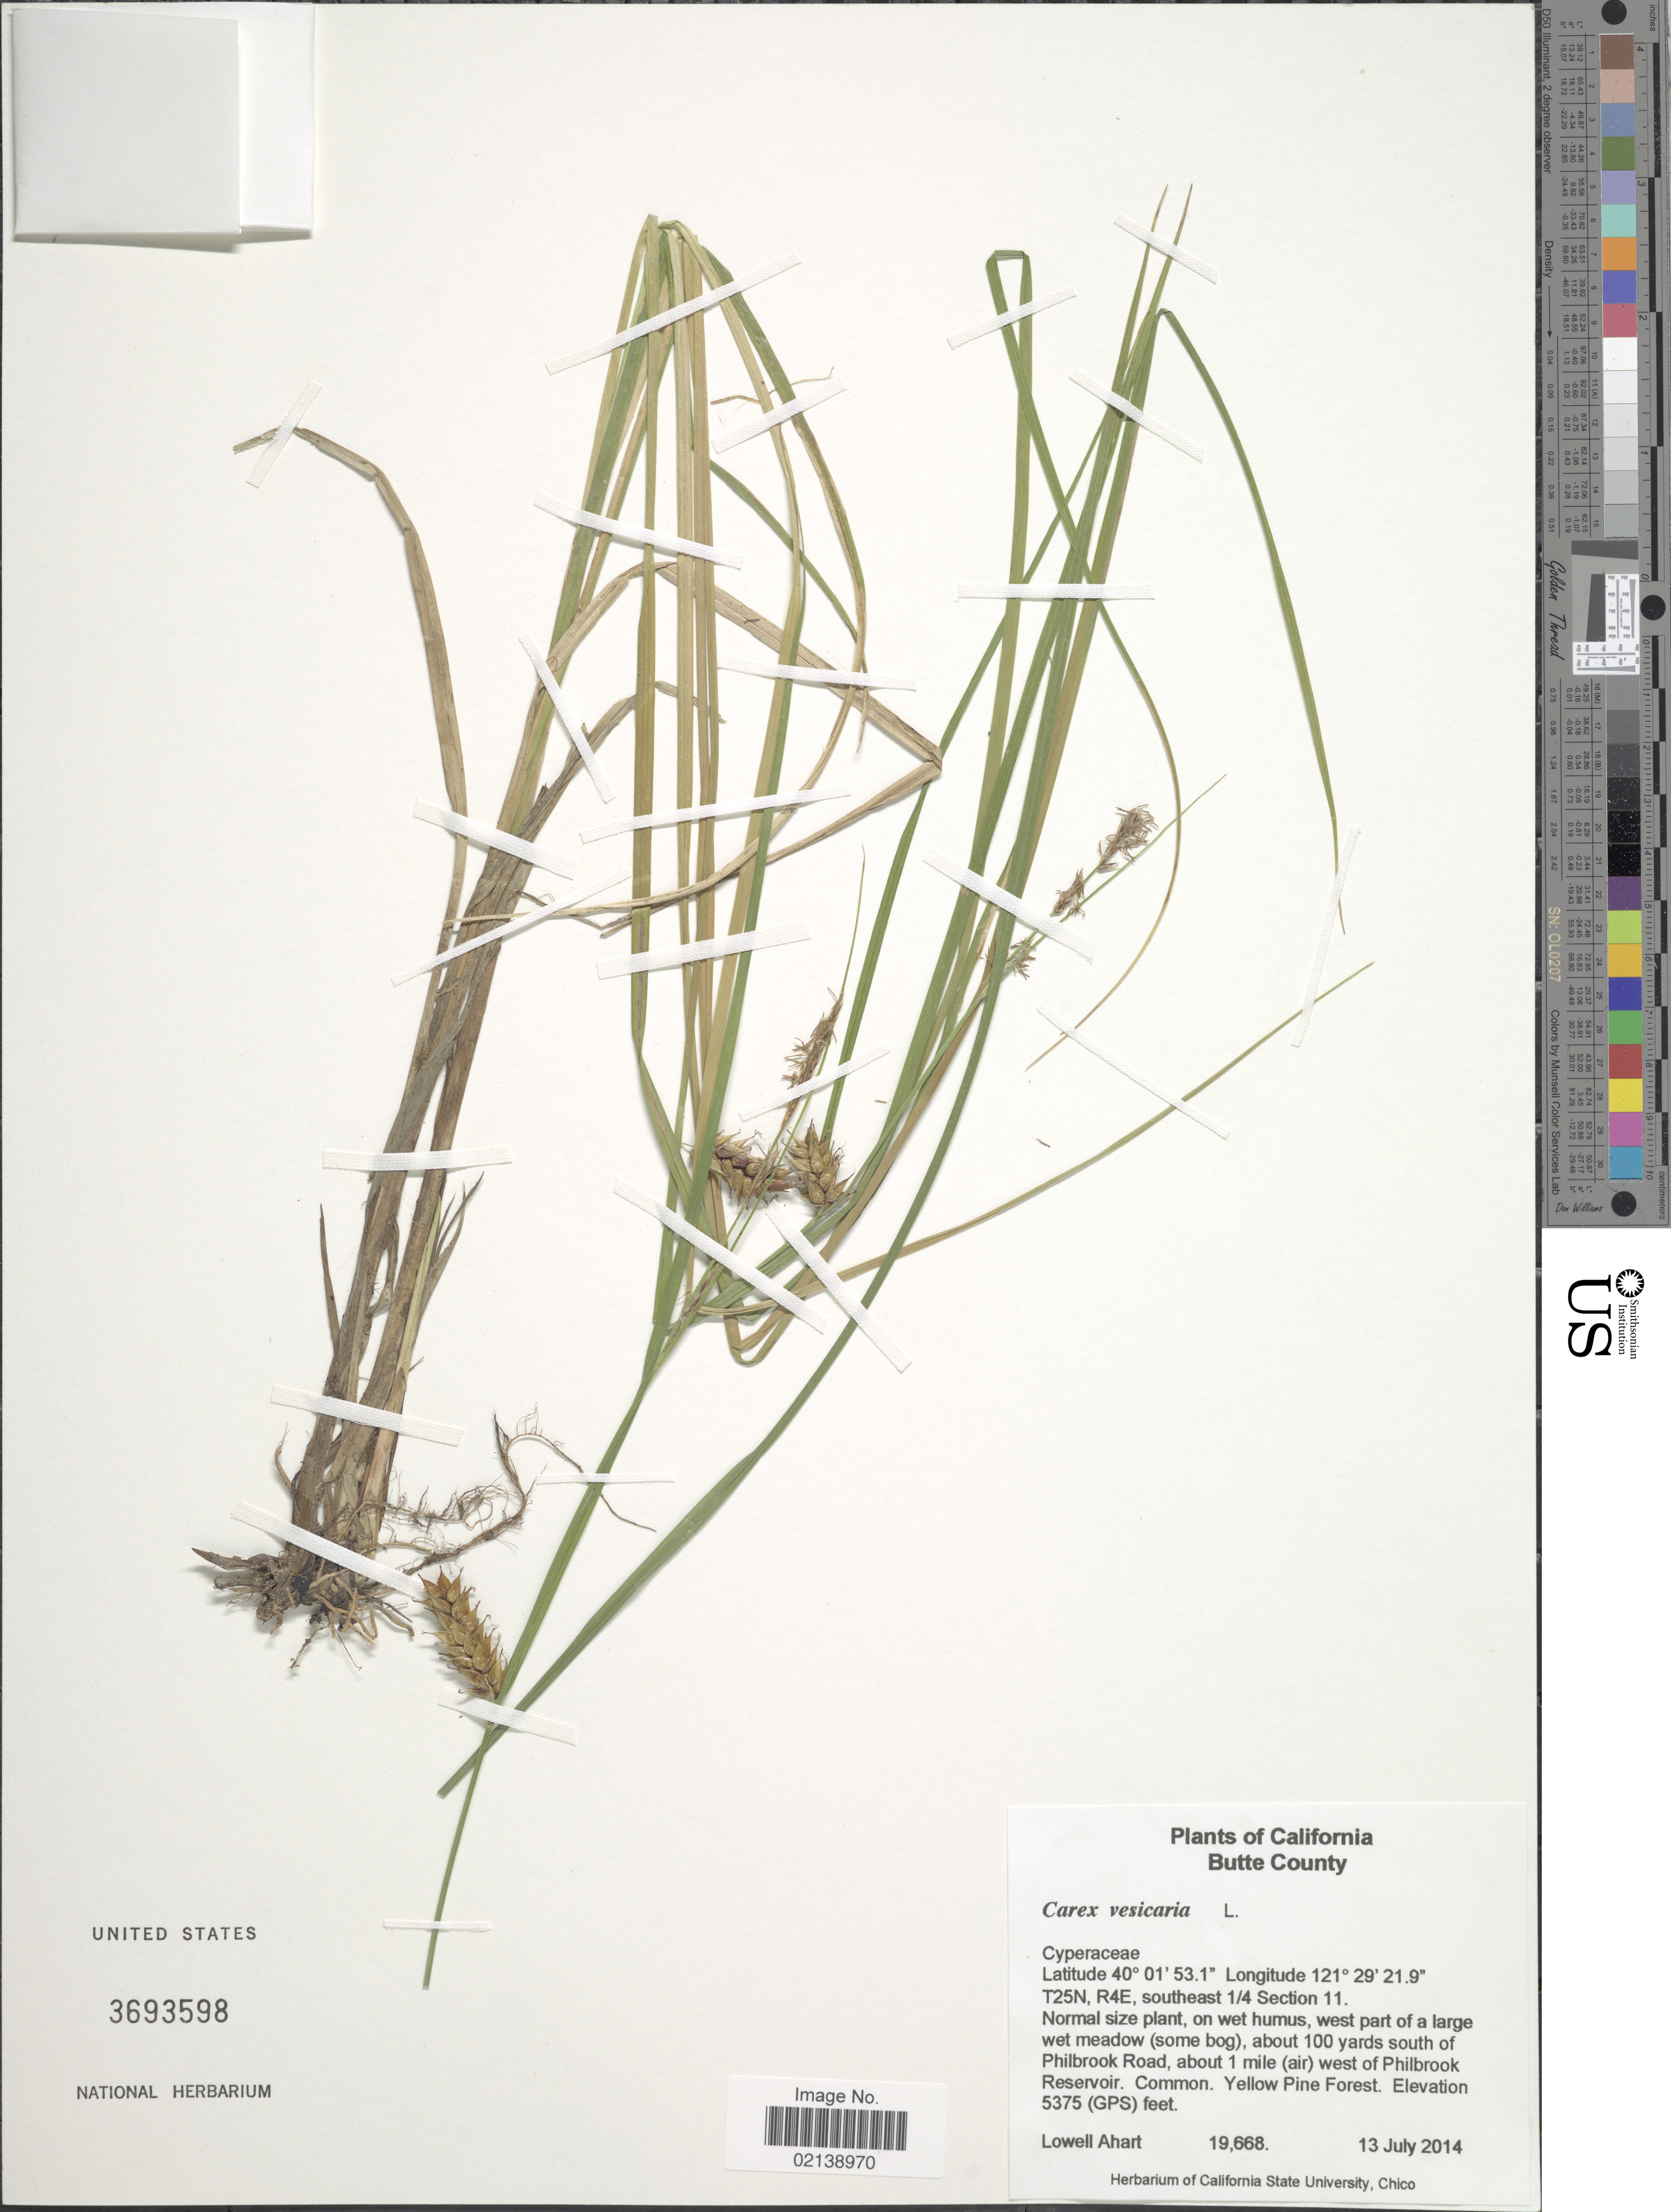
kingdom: Plantae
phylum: Tracheophyta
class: Liliopsida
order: Poales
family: Cyperaceae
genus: Carex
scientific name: Carex vesicaria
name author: L.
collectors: L. Ahart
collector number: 19668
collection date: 2014-07-13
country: United States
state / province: California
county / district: Butte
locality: Butte County, T25N, R4E, southeast ¼ Section 11, about 100 yards south of Philbrook Road, about 1 mile (air) west of Philbrook Reservoir. Common. Yellow Pine Forest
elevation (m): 1638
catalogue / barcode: US 3693598